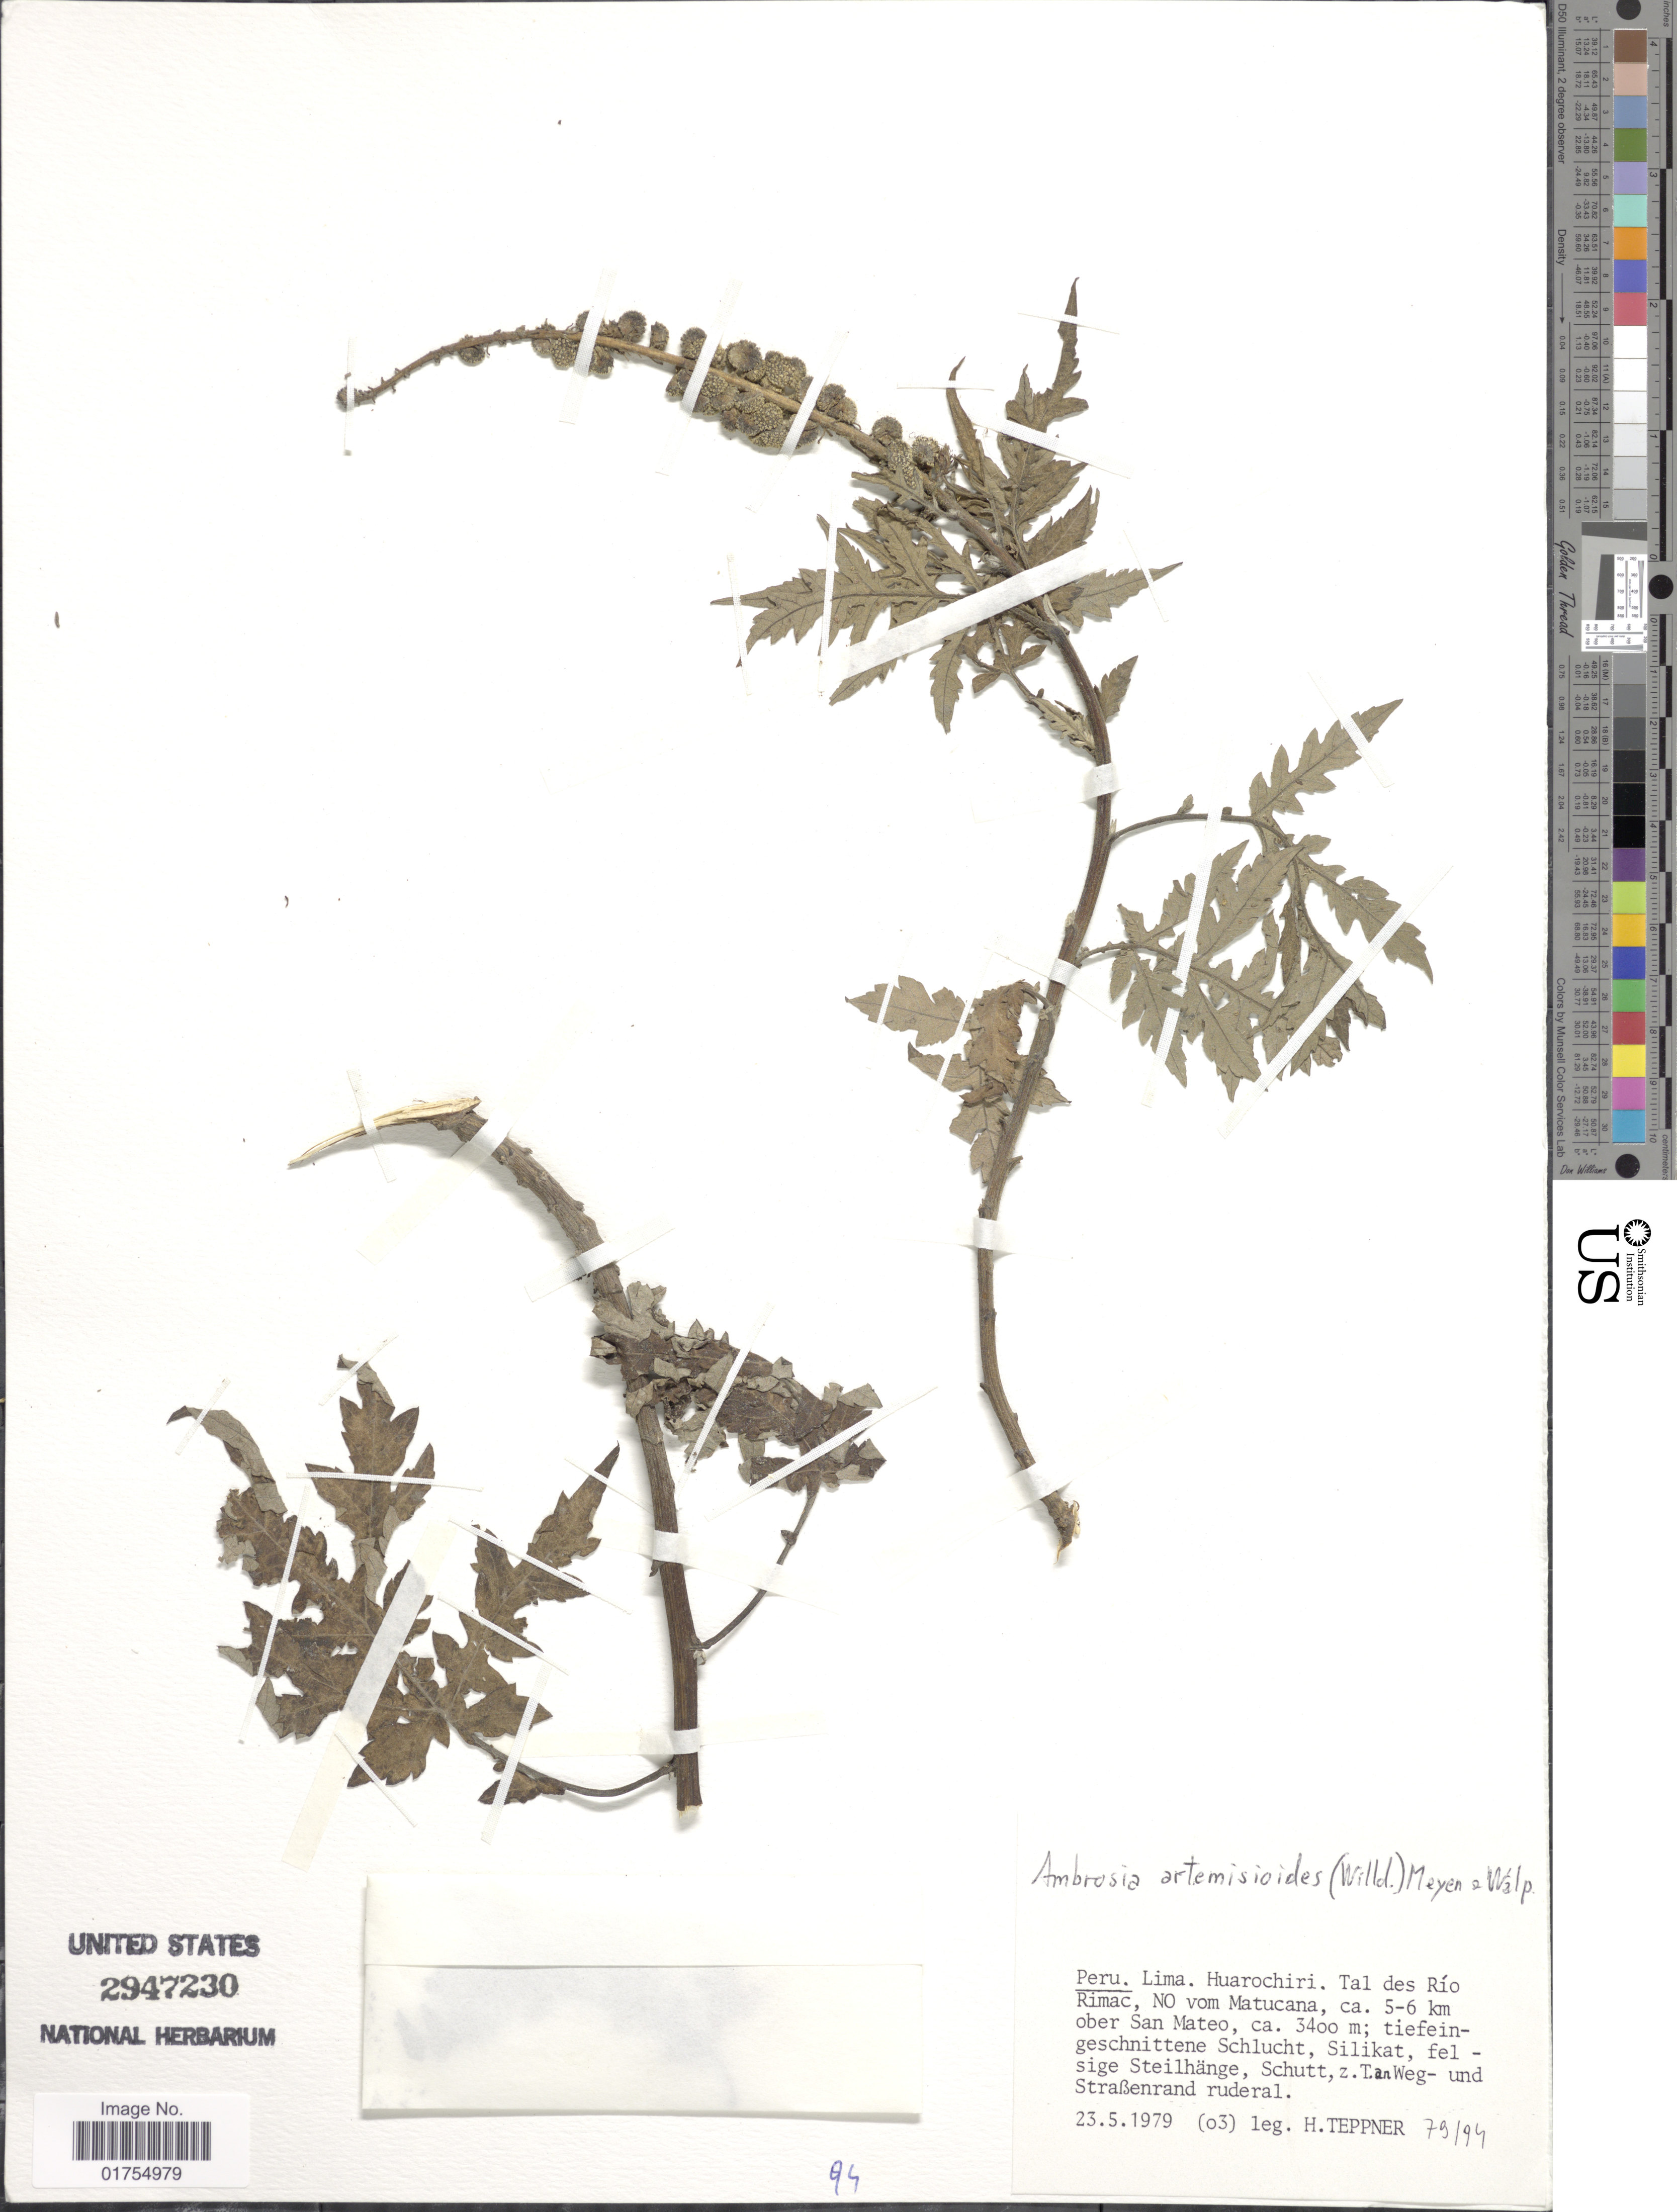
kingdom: Plantae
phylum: Tracheophyta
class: Magnoliopsida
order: Asterales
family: Asteraceae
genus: Franseria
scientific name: Franseria artemisioides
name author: Willd.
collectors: H. Teppner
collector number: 79/94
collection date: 1979-05-23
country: Peru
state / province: Lima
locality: Huarochiri. Tal des Rio Rimac, NO vom Matucana, ca. 5-6 km ober San Mateo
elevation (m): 3400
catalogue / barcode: US 2947230